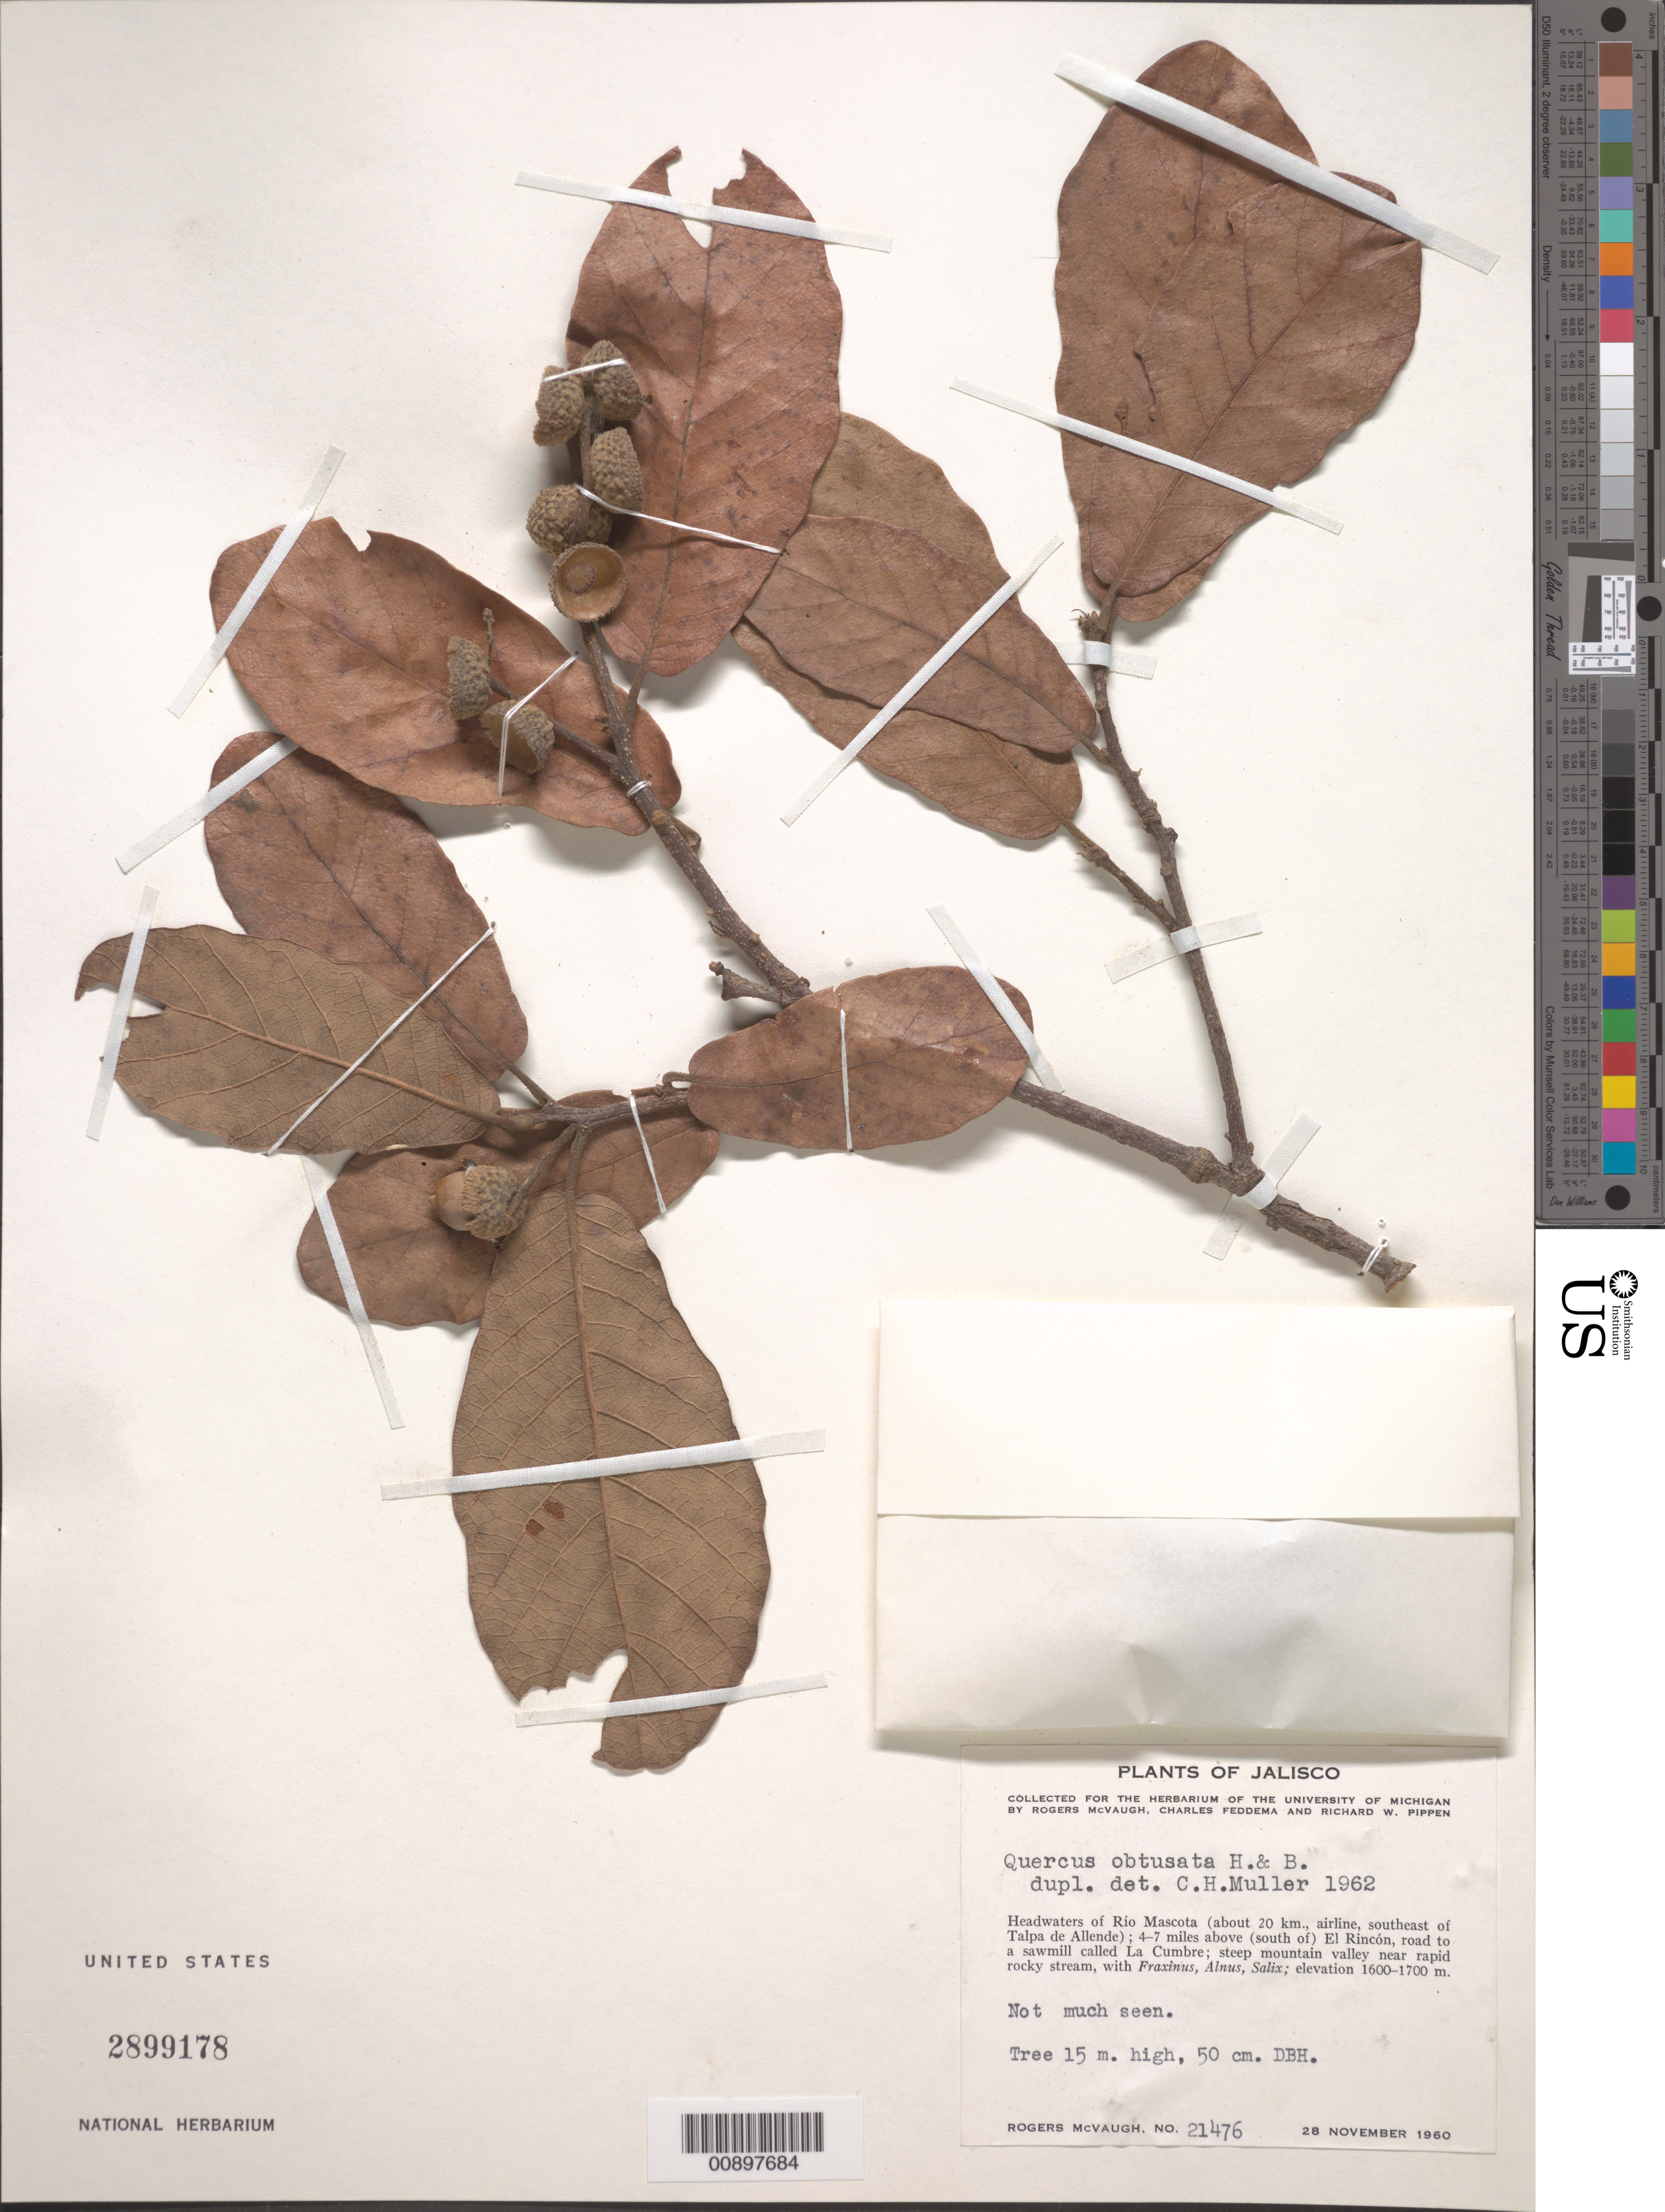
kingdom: Plantae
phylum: Tracheophyta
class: Magnoliopsida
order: Fagales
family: Fagaceae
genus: Quercus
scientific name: Quercus obtusata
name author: Humb. & Bonpl.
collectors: R. McVaugh, C. Feddema & R. W. Pippen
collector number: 21476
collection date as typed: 28 Nov 1960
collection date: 1960-11-28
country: Mexico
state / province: Jalisco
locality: Headwaters of Río Mascota (about 20 km., airline, southeast of Talpa de Allende); 4-7 miles above (south of) El Rincón, road to a sawmill called La Cumbre.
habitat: Steep mountain valley near rapid rocky stream, with Fraxinus, Alnus, Salix.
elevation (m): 1700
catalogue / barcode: US 2899178